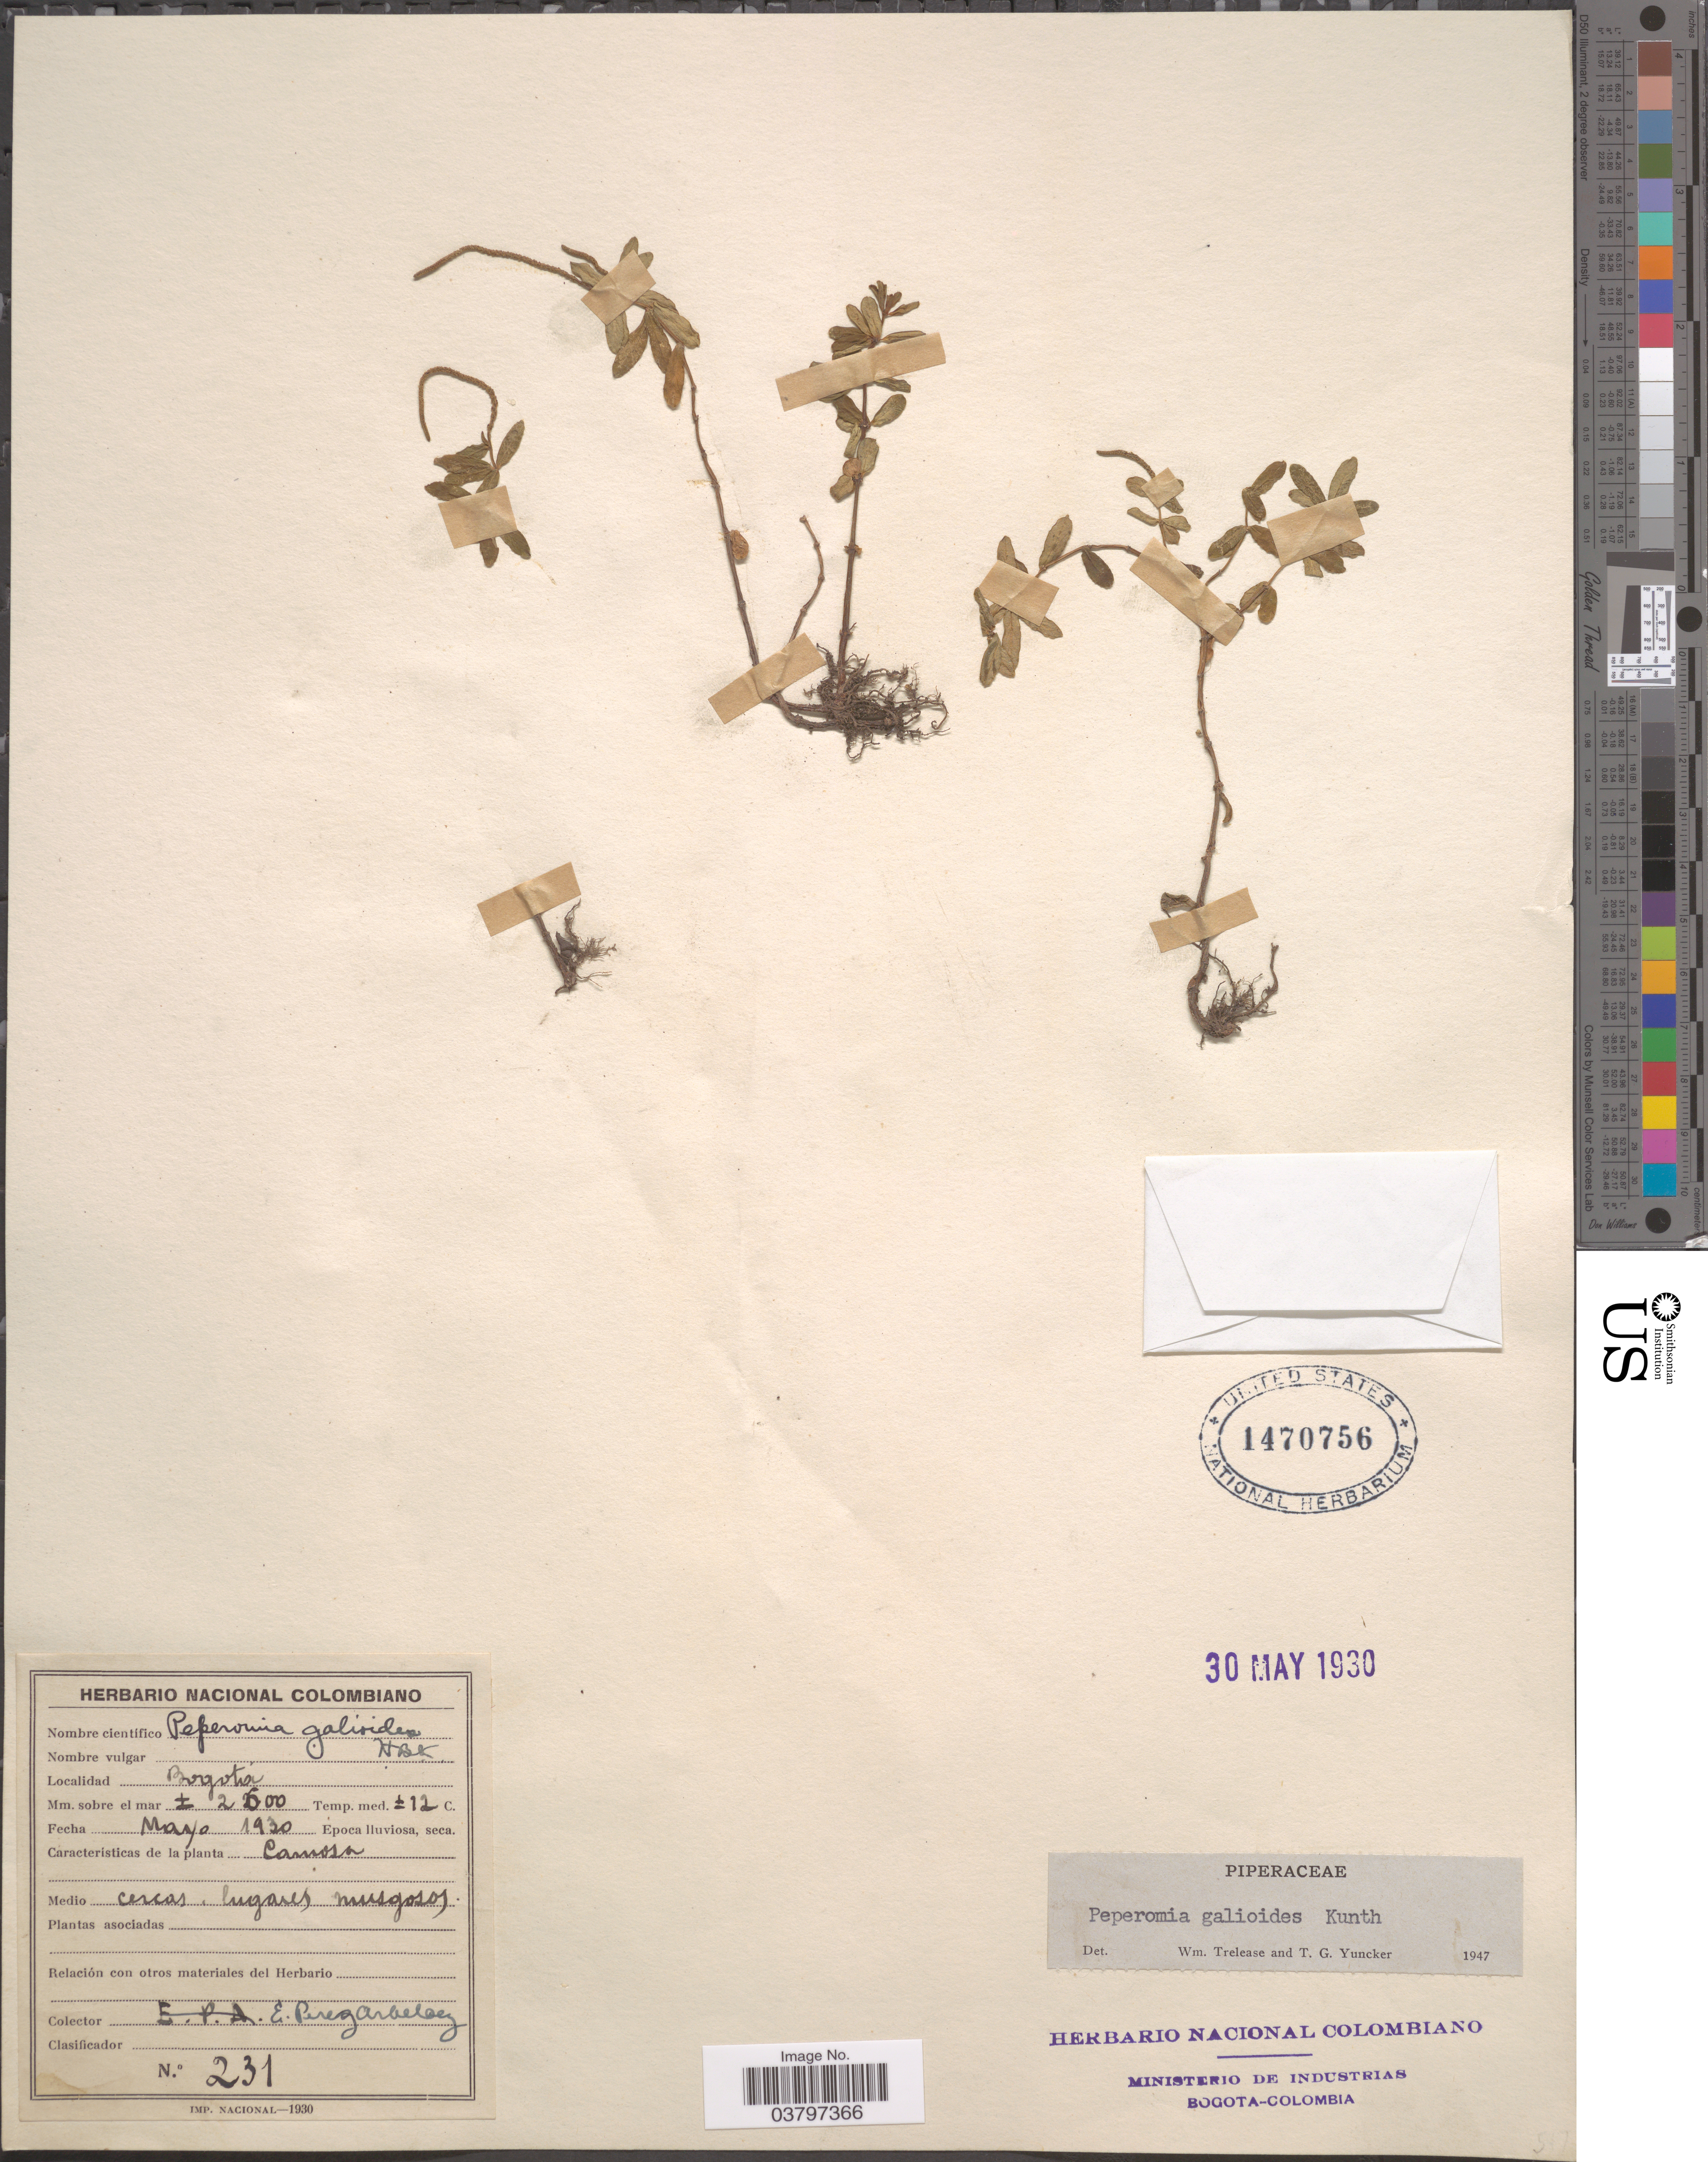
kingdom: Plantae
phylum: Tracheophyta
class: Magnoliopsida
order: Piperales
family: Piperaceae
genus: Peperomia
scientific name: Peperomia galioides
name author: Kunth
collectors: E. Pérez Arbeláez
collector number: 231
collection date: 1930-05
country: Colombia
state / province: Bogota D.C.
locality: Bogotá.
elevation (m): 2600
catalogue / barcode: US 1470756